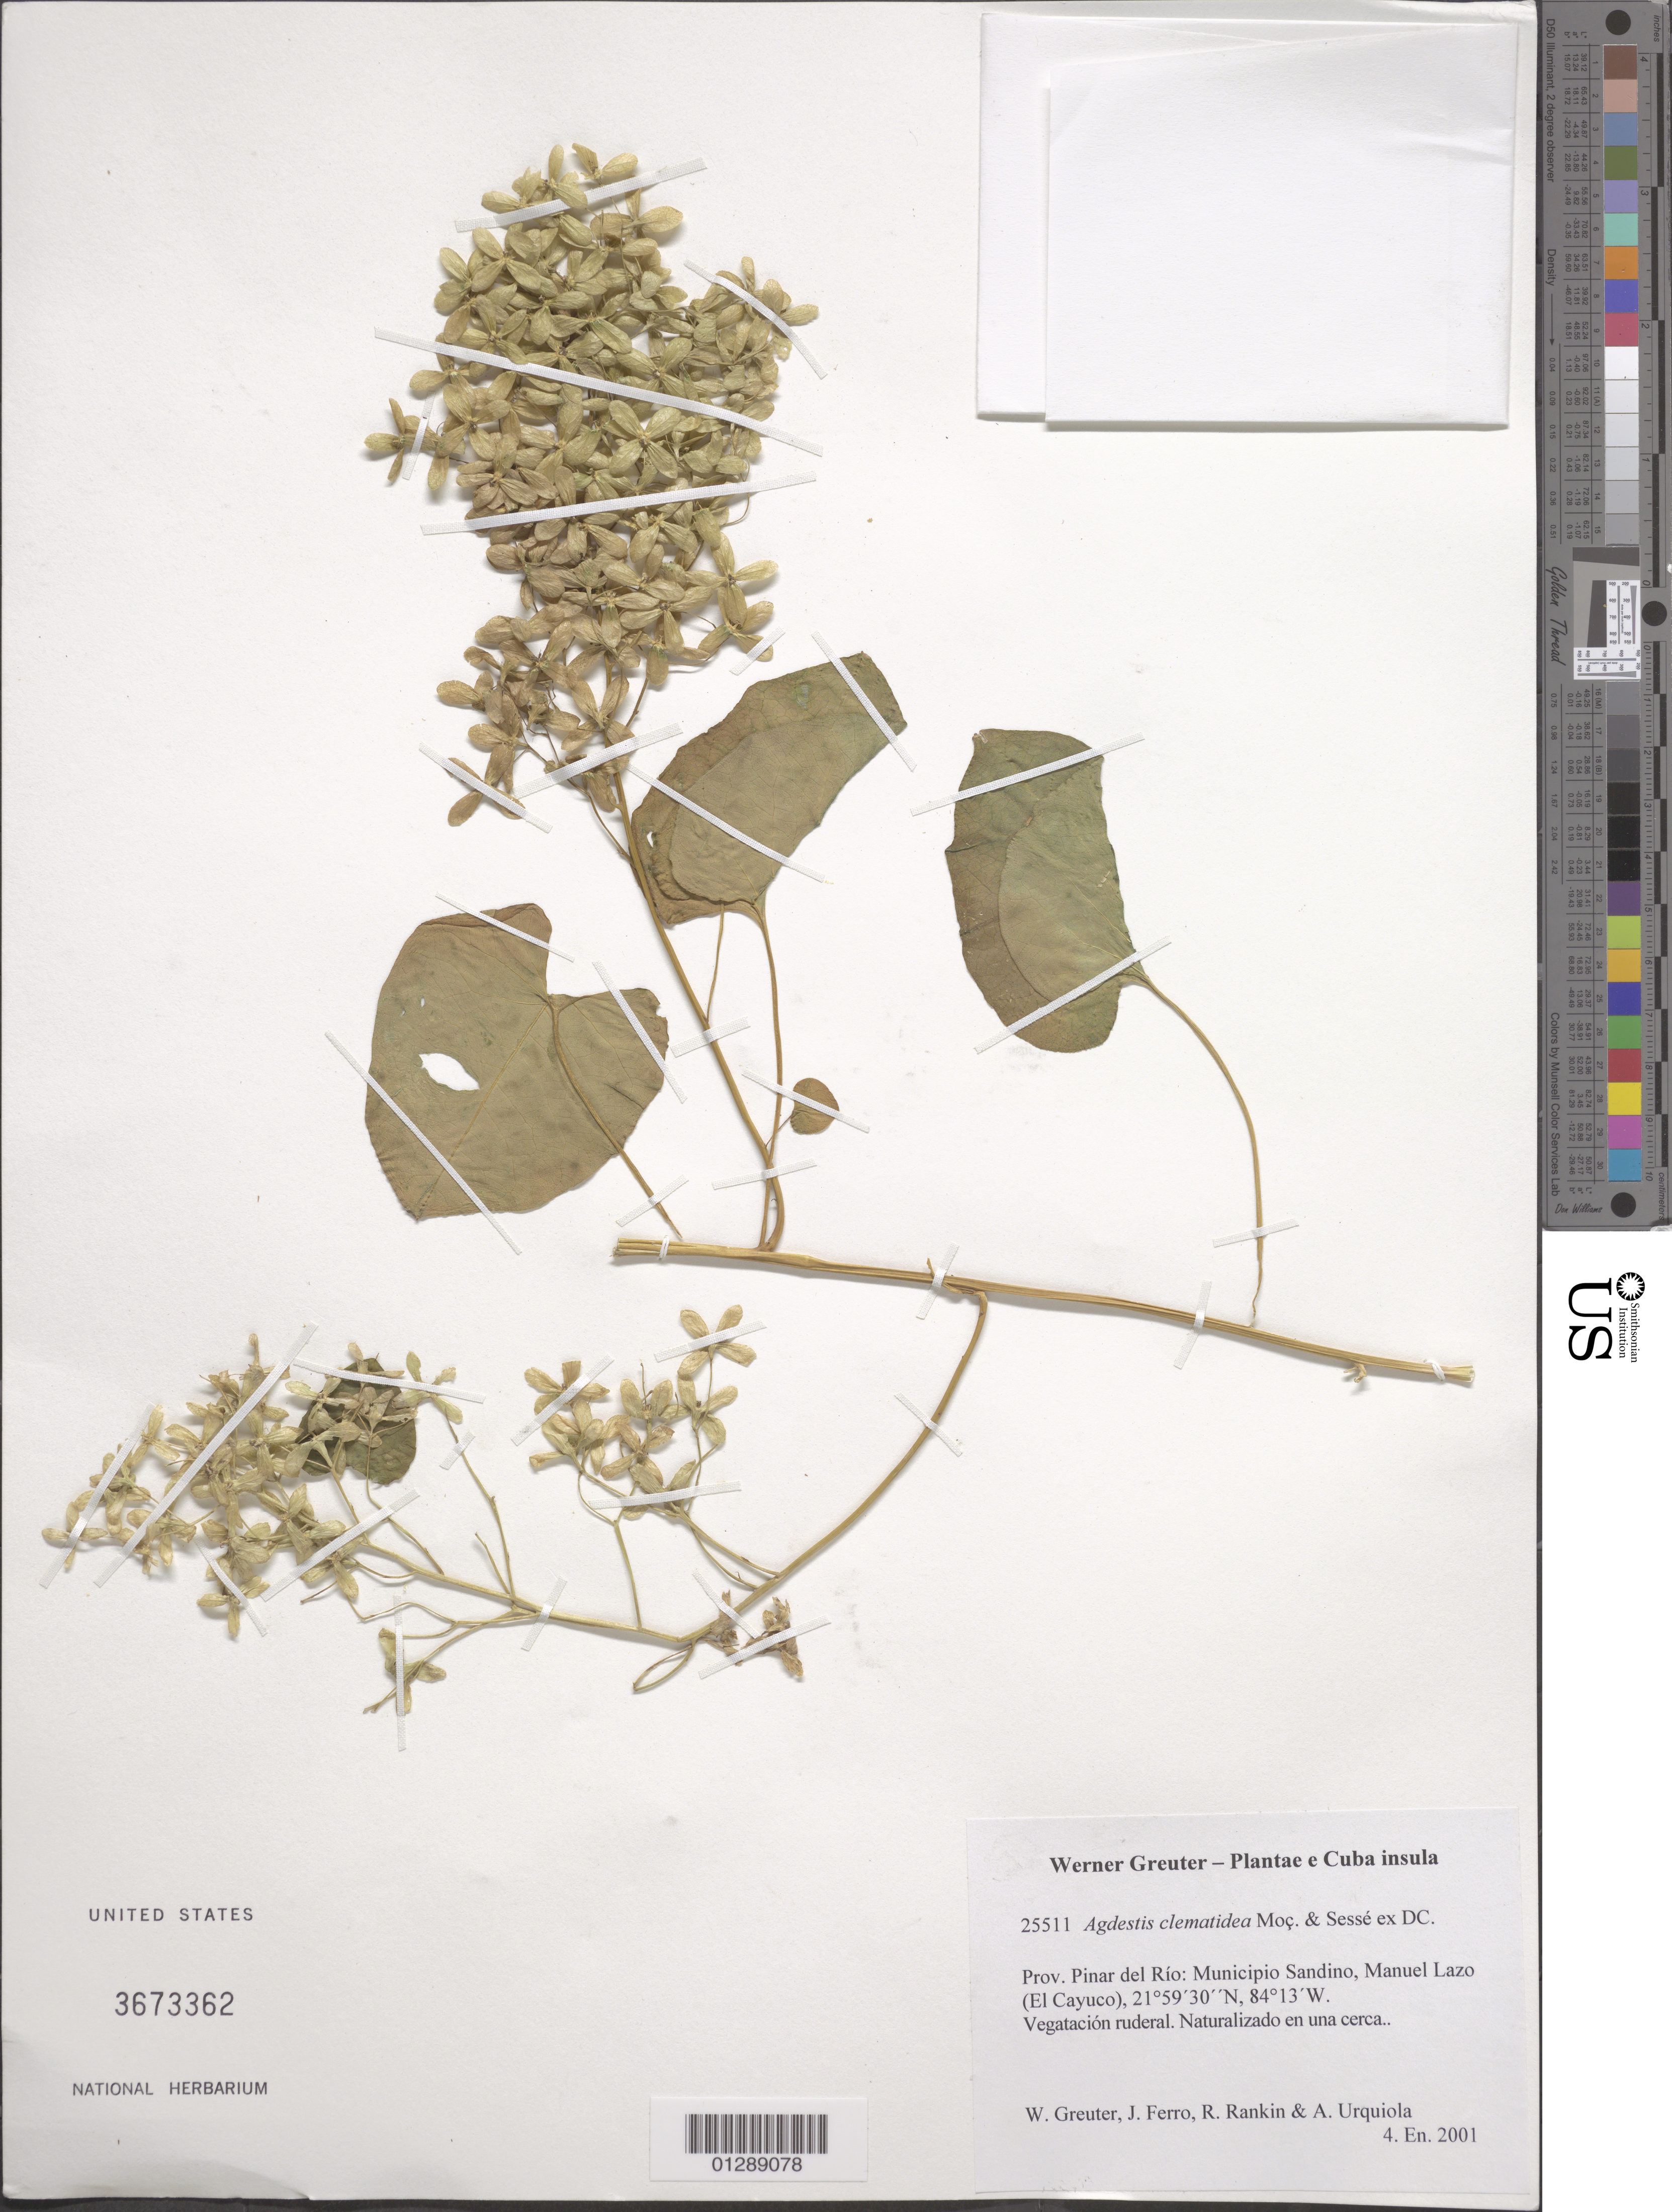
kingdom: Plantae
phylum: Tracheophyta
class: Magnoliopsida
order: Caryophyllales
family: Agdestidaceae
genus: Agdestis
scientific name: Agdestis clematidea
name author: Moc. & Sessé ex DC.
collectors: W. R. Greuter, J. Ferro, R. Rankin Rodriguez & A. Urquiola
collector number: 25511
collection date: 2001-01-04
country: Cuba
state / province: Pinar del Rio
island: Cuba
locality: Municipio Sandino, Manuel Lazo (El Cayuco)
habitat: Vegatación ruderal. Nauralizado en una cerca.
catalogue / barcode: US 3673362